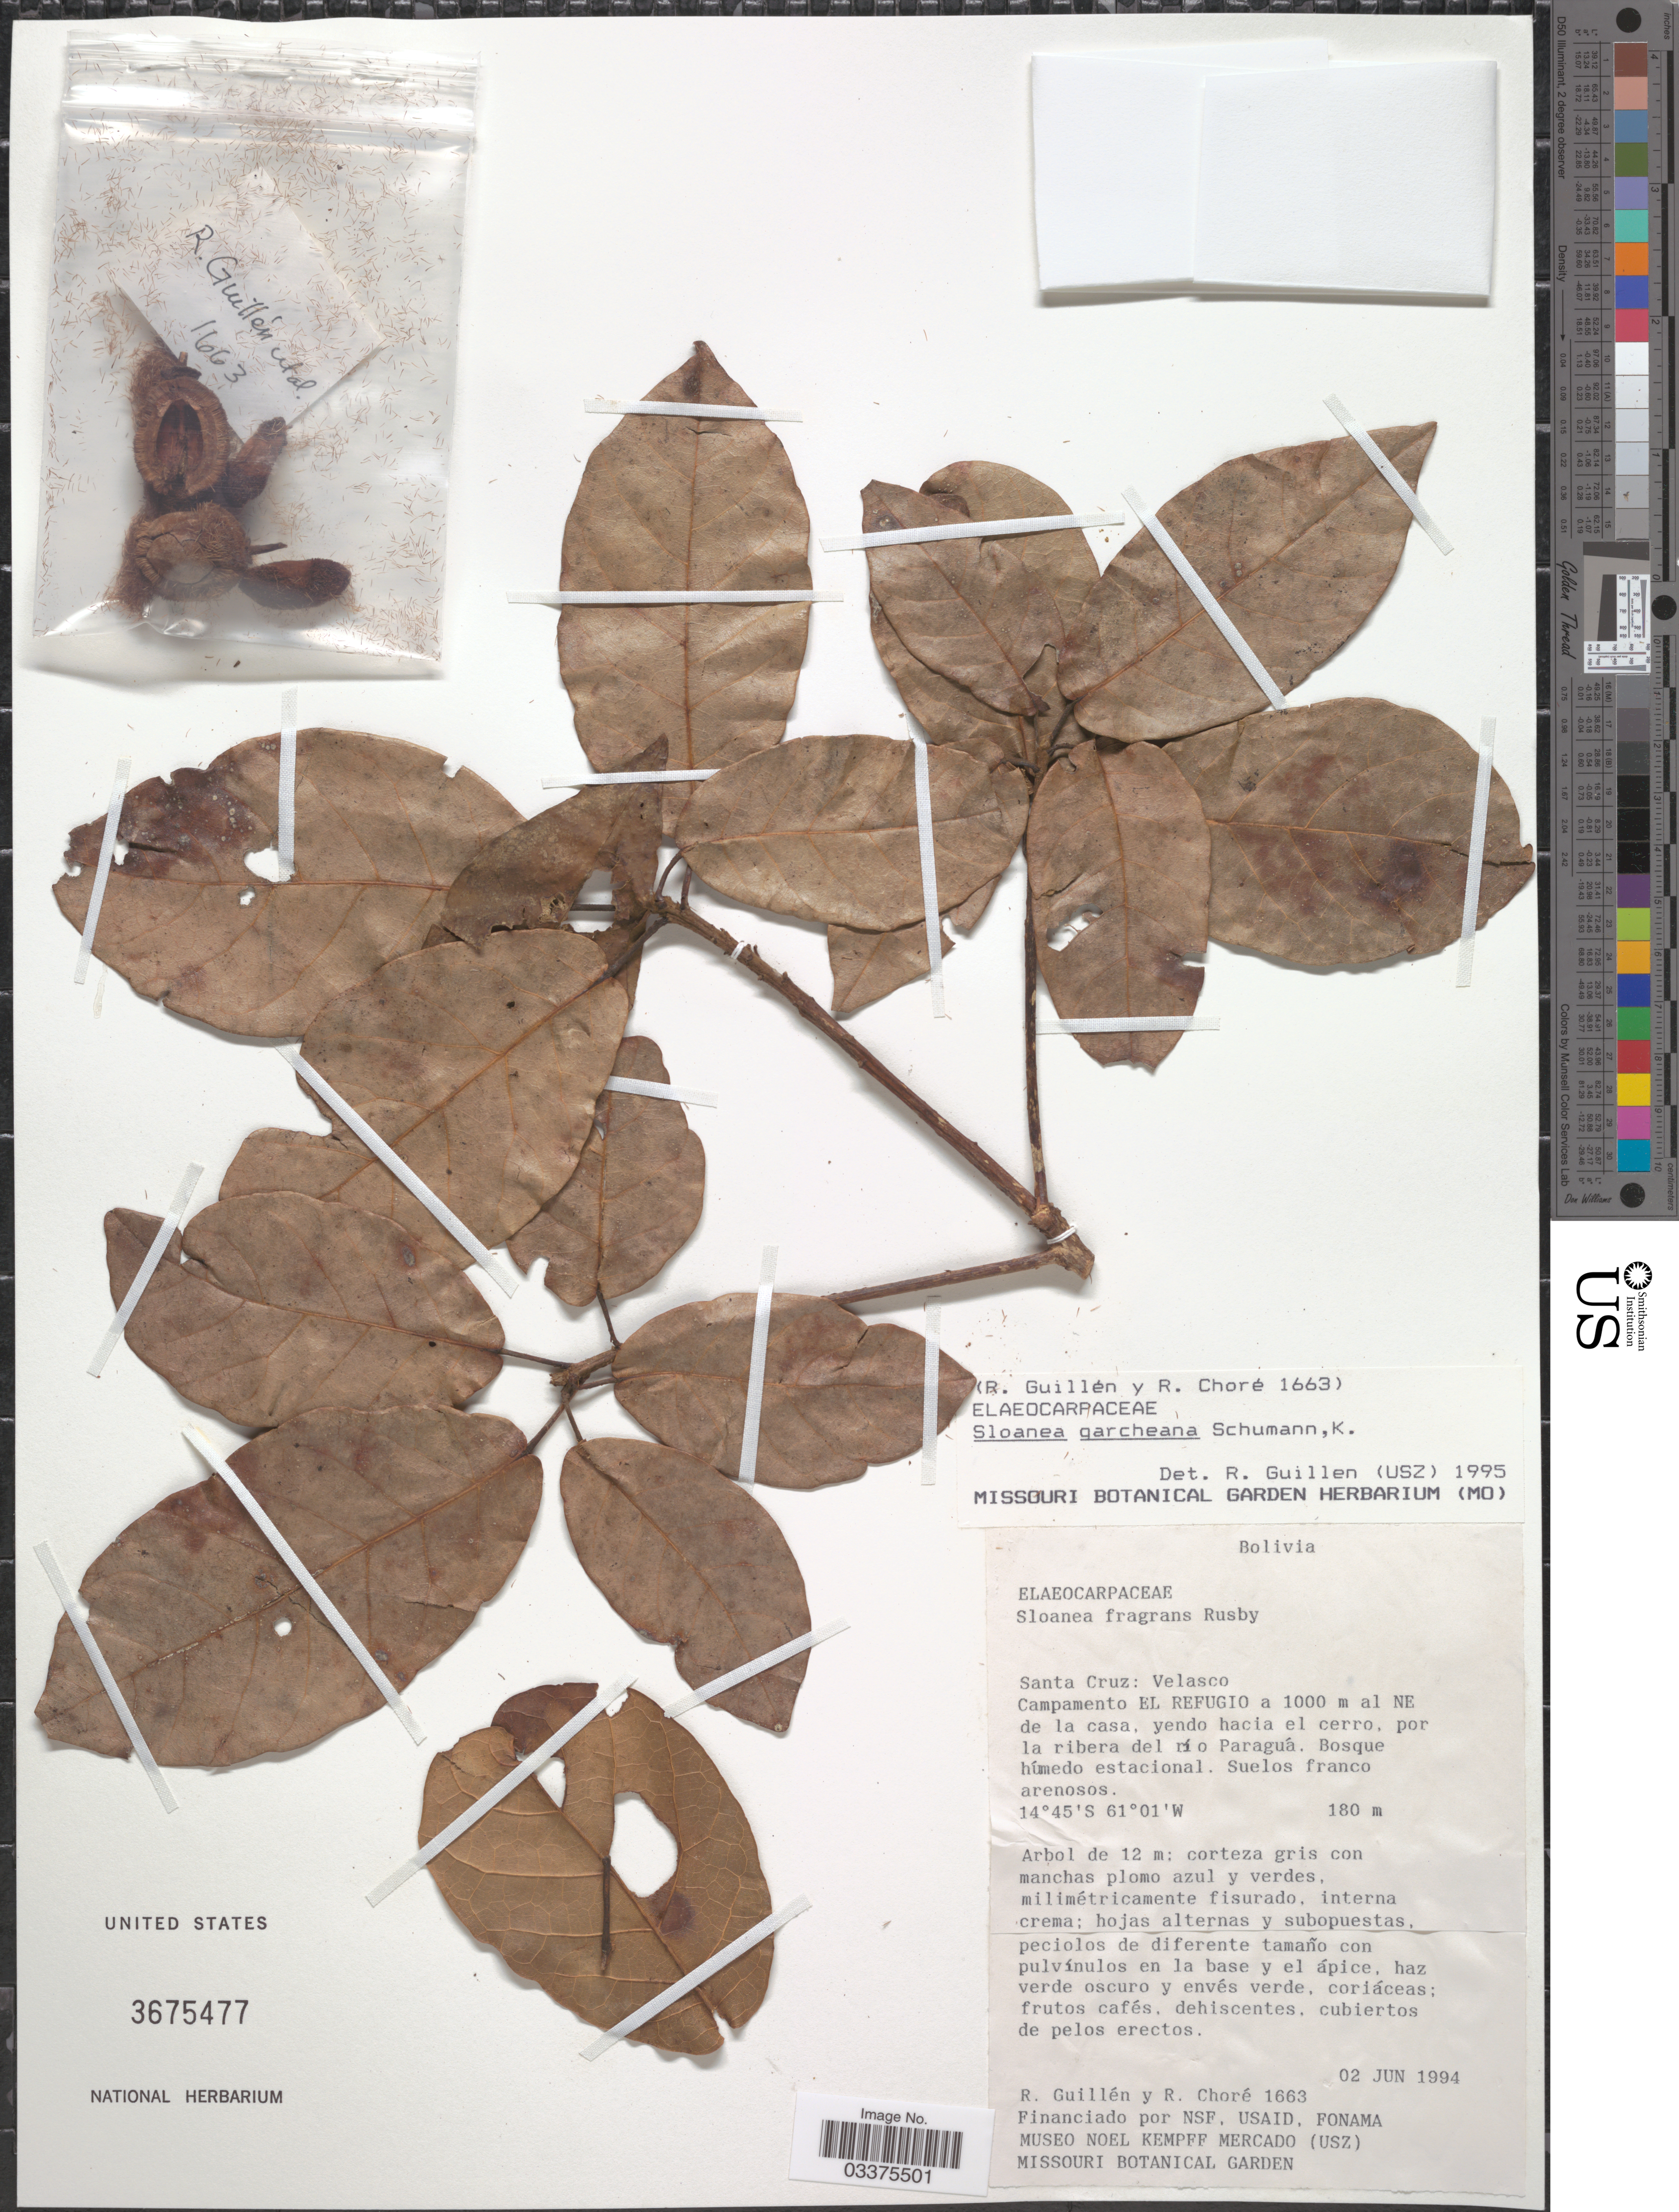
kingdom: Plantae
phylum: Tracheophyta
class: Magnoliopsida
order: Oxalidales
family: Elaeocarpaceae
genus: Sloanea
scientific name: Sloanea garckeana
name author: K. Schum.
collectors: R. Guillen & R. Choré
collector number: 1663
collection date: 1994-06-02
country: Bolivia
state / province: Santa Cruz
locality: Velasco, Campamento El Refugio a 1000 m al NE de la casa, yendo hacia el cerro, por la ribera del rio Paraguá.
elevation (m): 180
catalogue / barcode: US 3675477